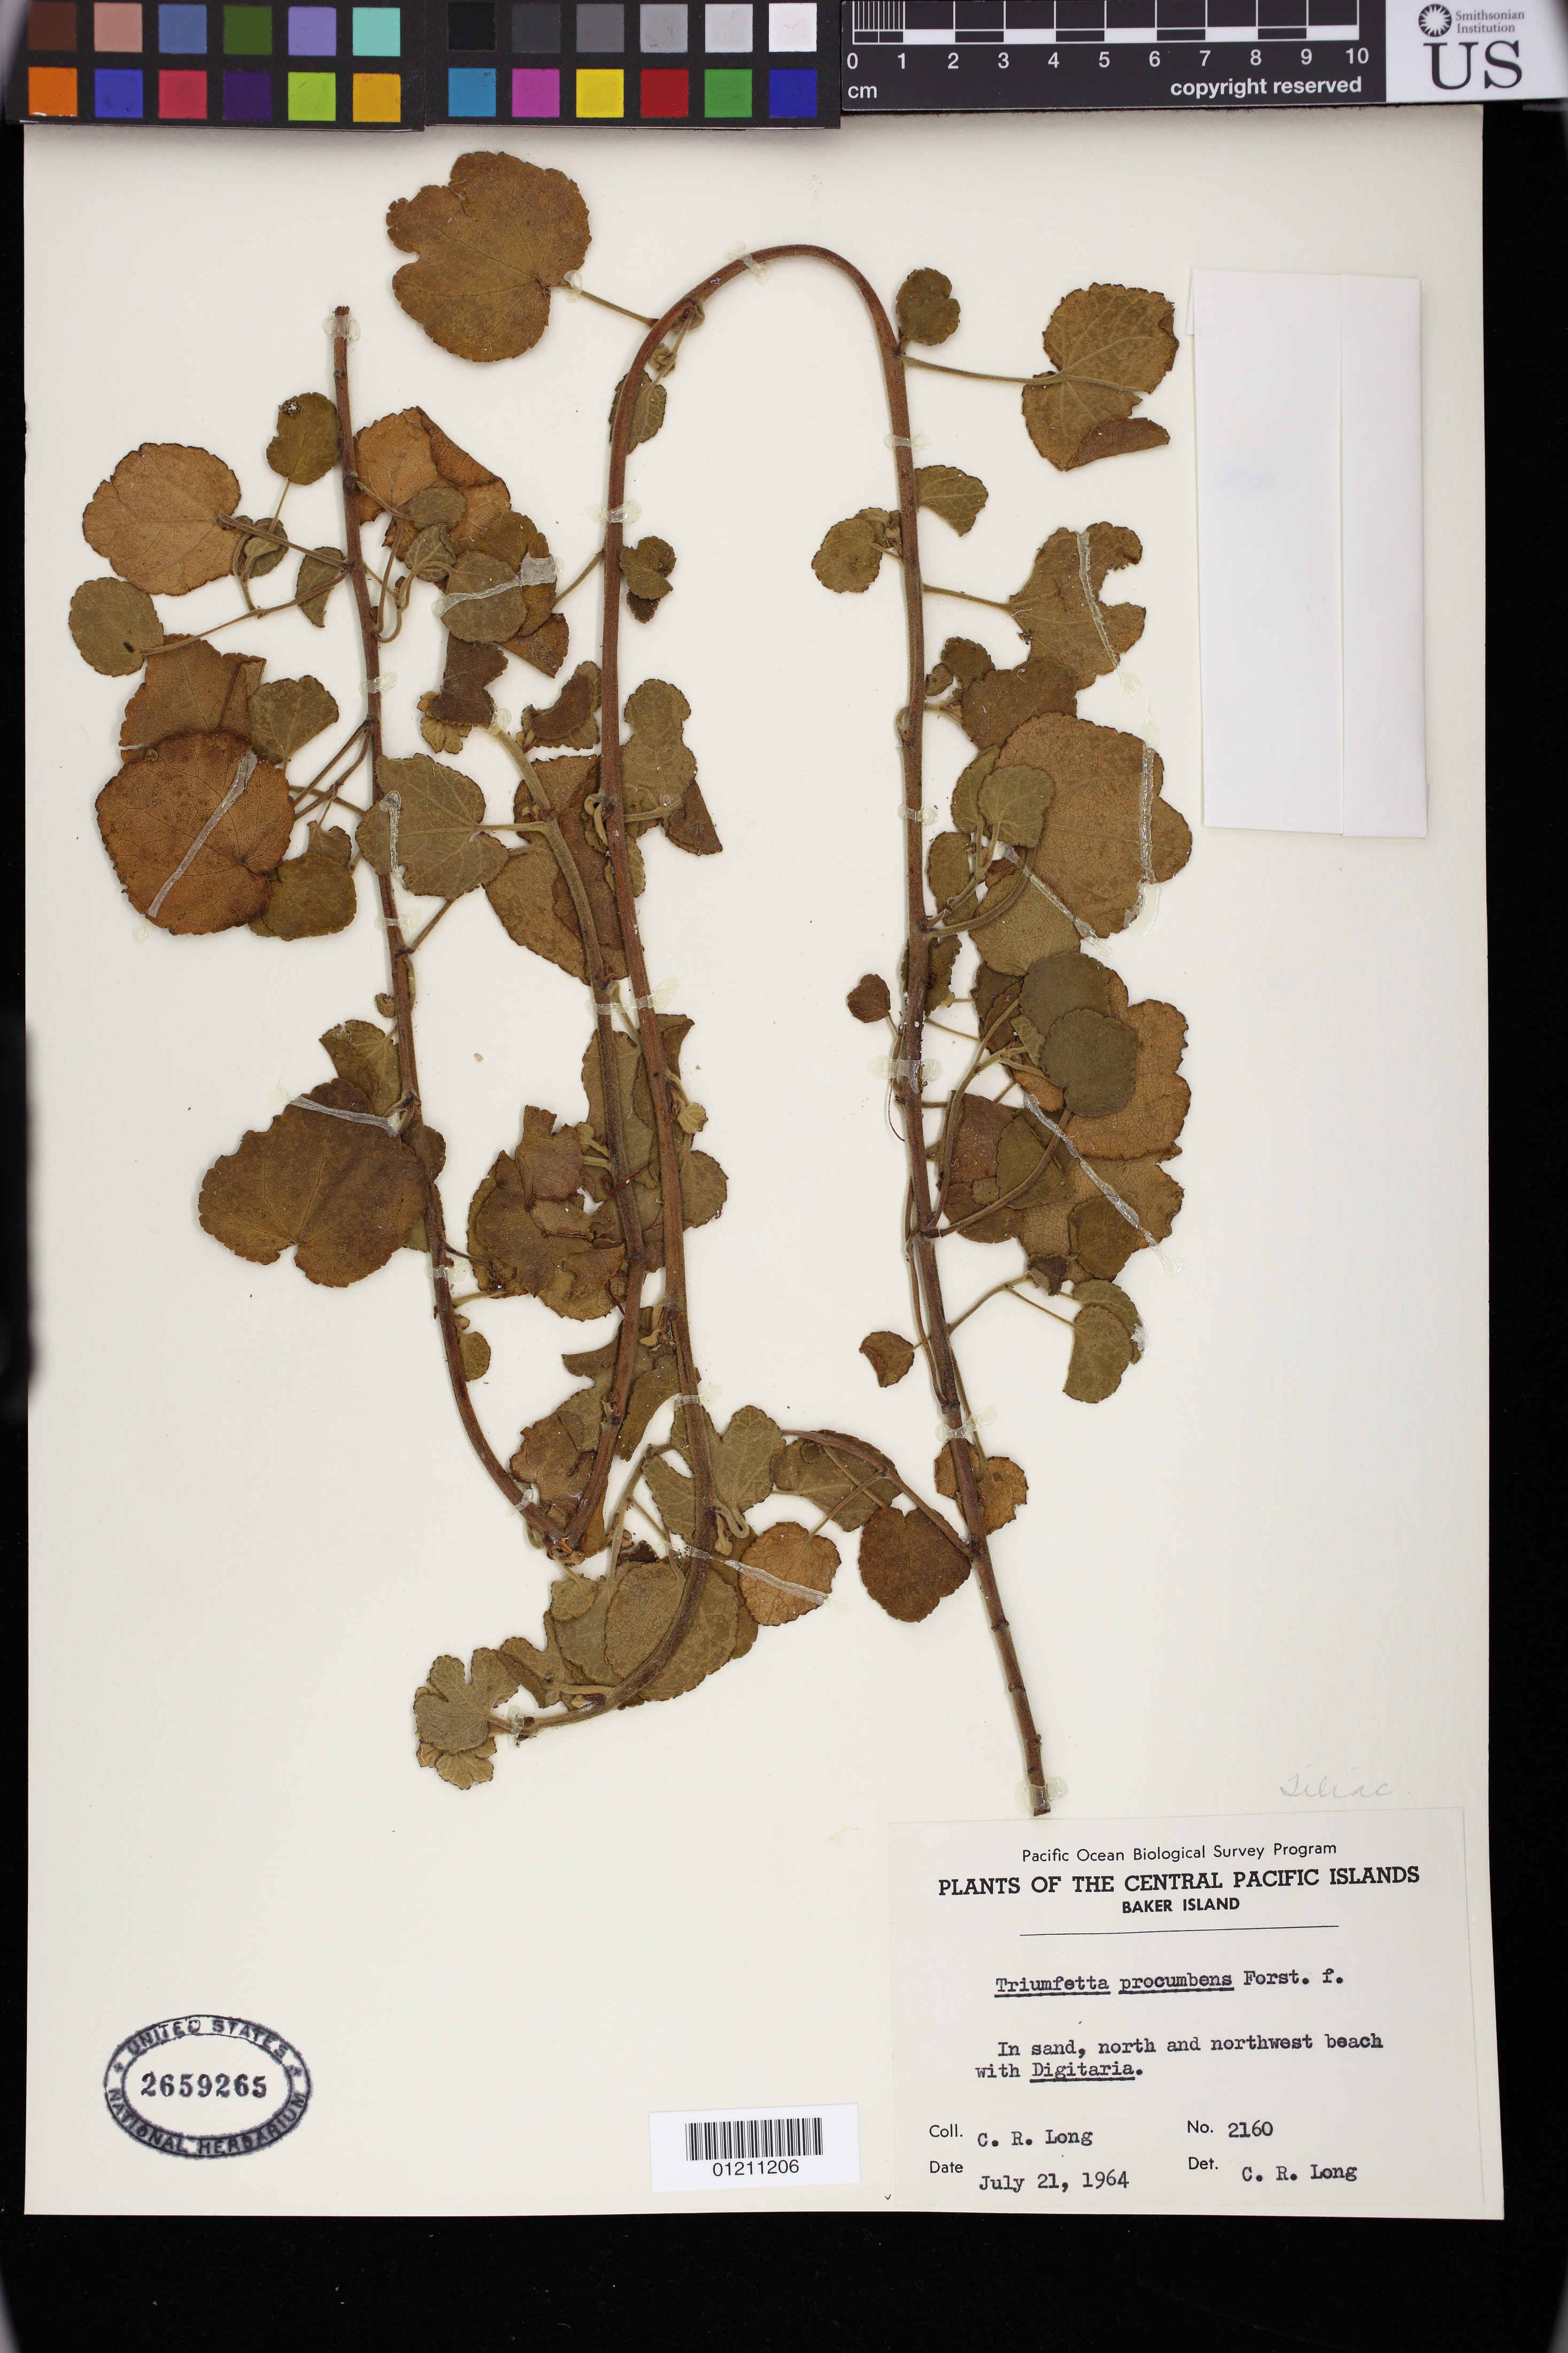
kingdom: Plantae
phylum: Tracheophyta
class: Magnoliopsida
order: Malvales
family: Malvaceae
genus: Triumfetta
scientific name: Triumfetta procumbens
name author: G. Forst.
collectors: C. R. Long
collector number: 2160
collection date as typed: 21 Jul 1964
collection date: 1964-07-21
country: U.S. Administered Pacific Islands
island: Baker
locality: Baker Island. In sand, north and northwest beach.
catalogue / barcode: US 2659265